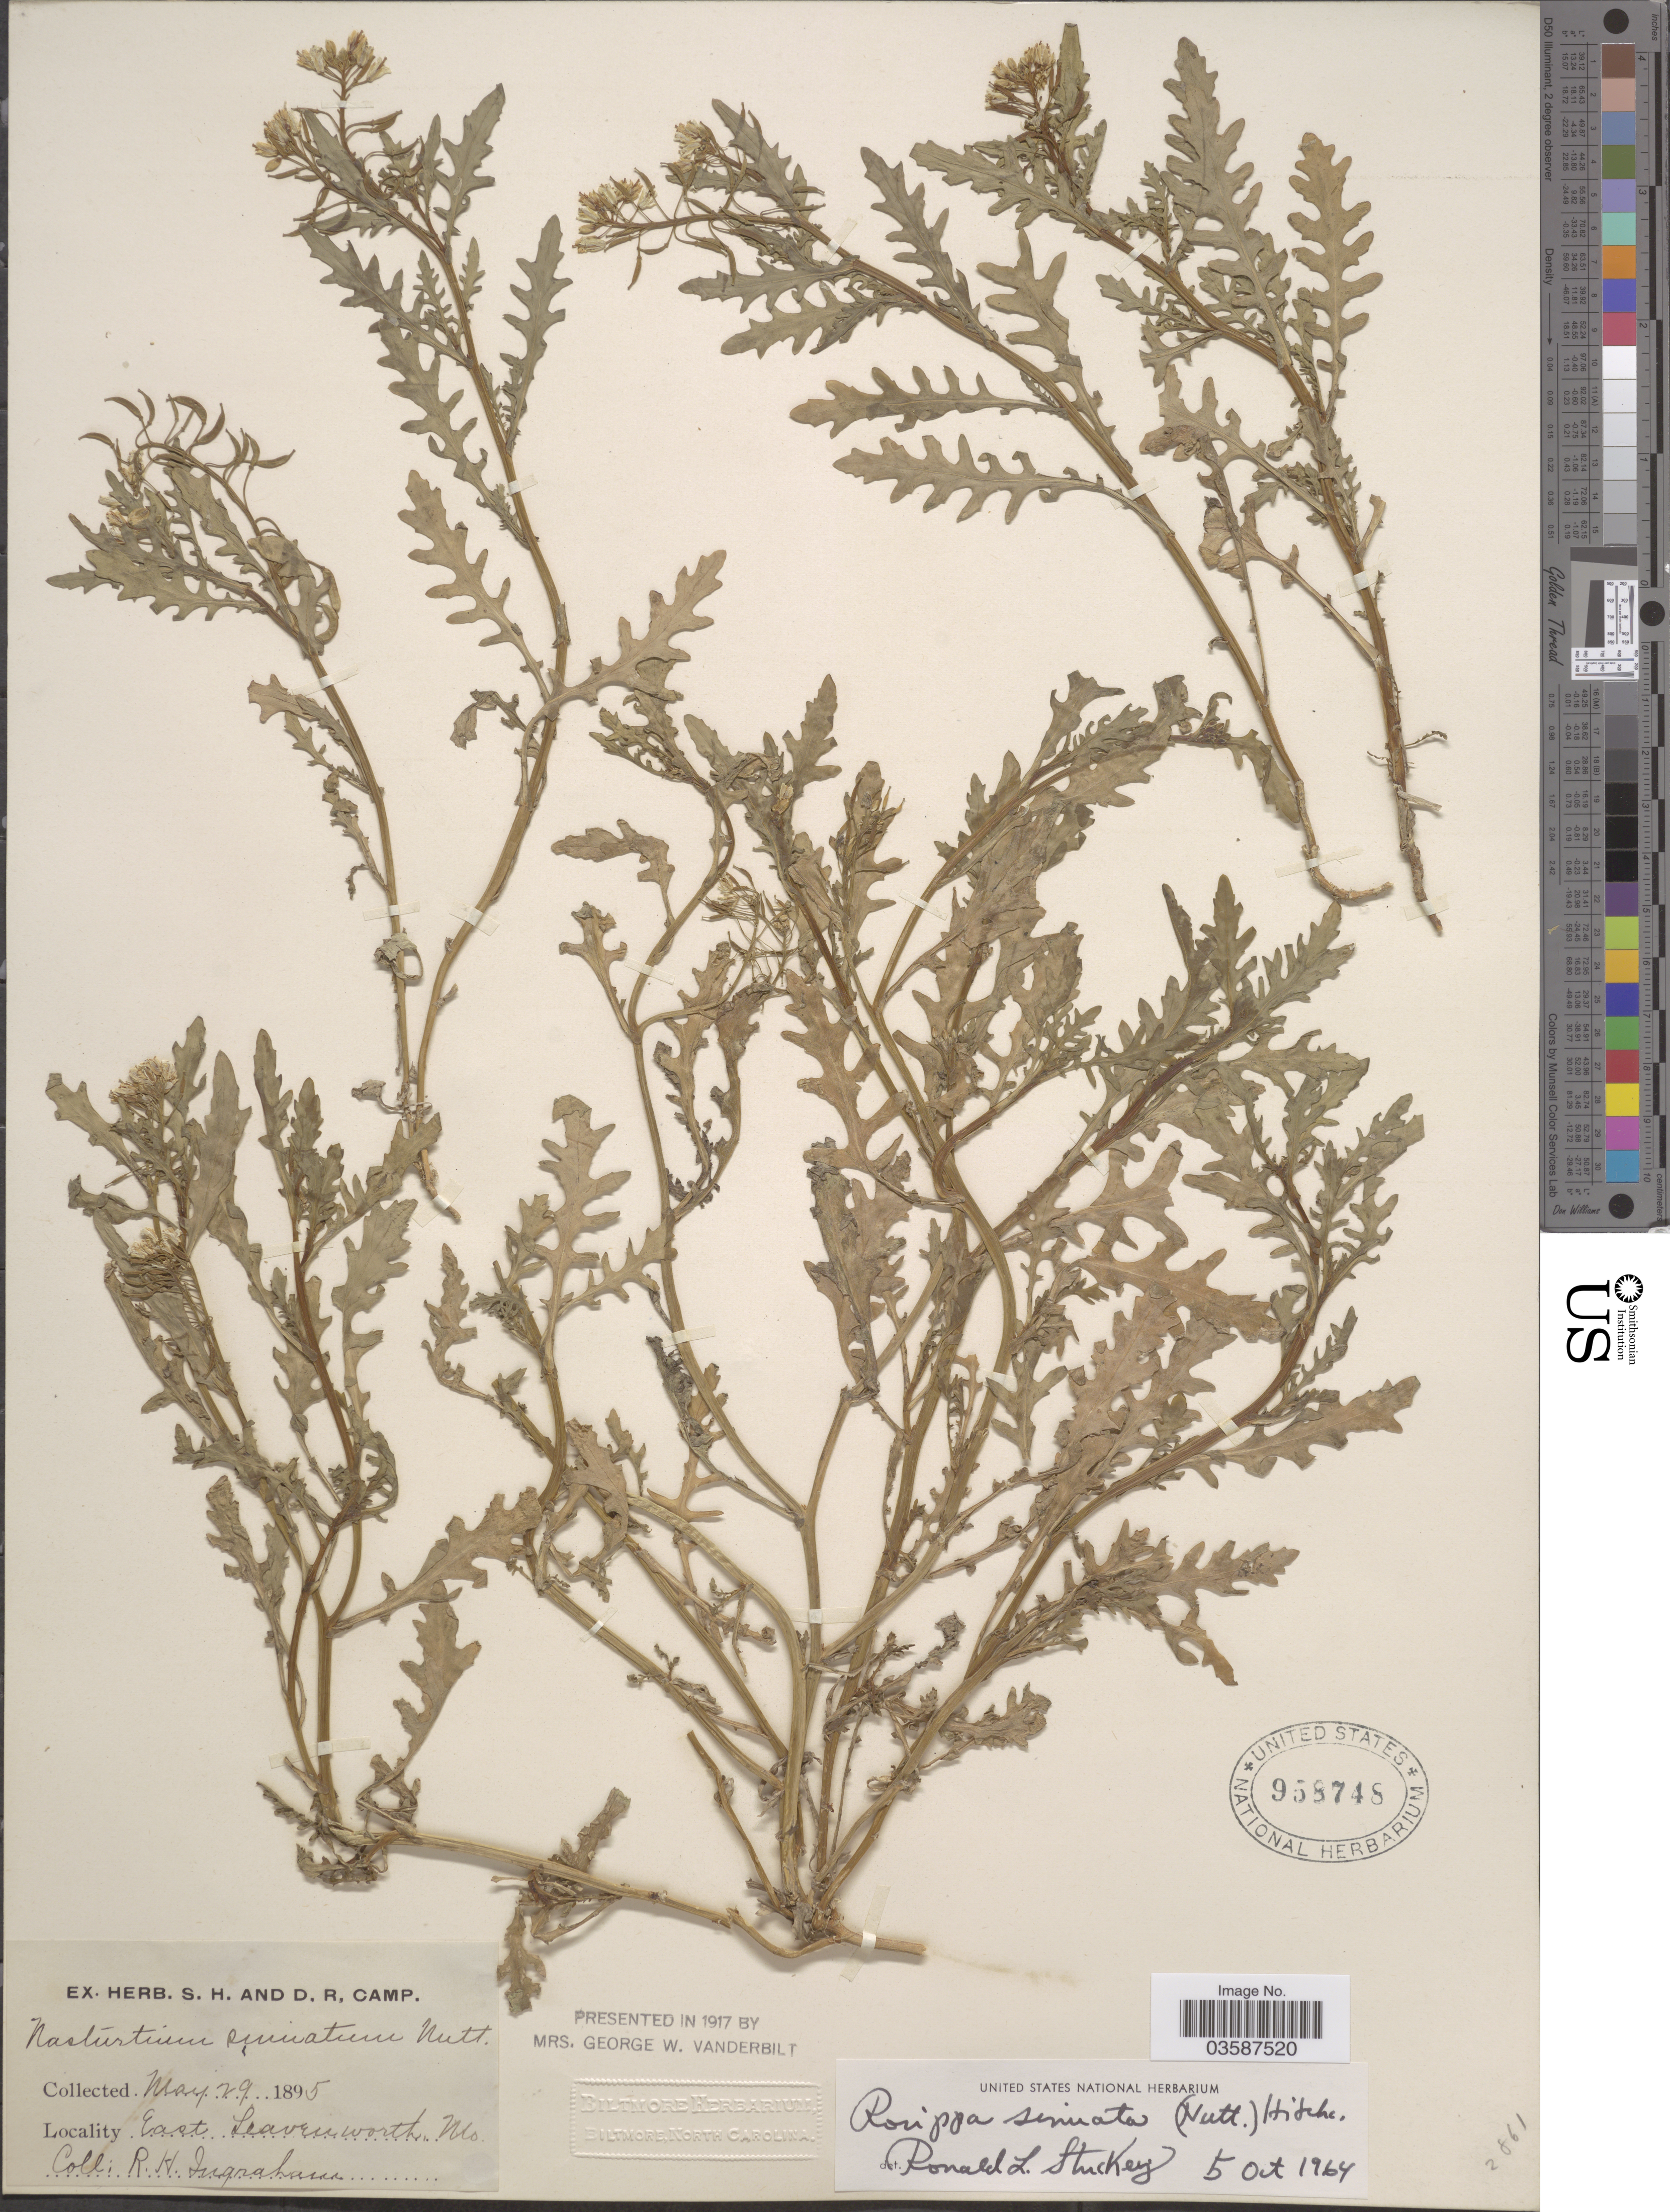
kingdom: Plantae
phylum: Tracheophyta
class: Magnoliopsida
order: Brassicales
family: Brassicaceae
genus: Rorippa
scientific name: Rorippa sinuata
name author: (Nutt.) Hitchc.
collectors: R. Ingraham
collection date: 1895-05-29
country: United States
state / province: Missouri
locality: East Leavenworth.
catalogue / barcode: US 958748